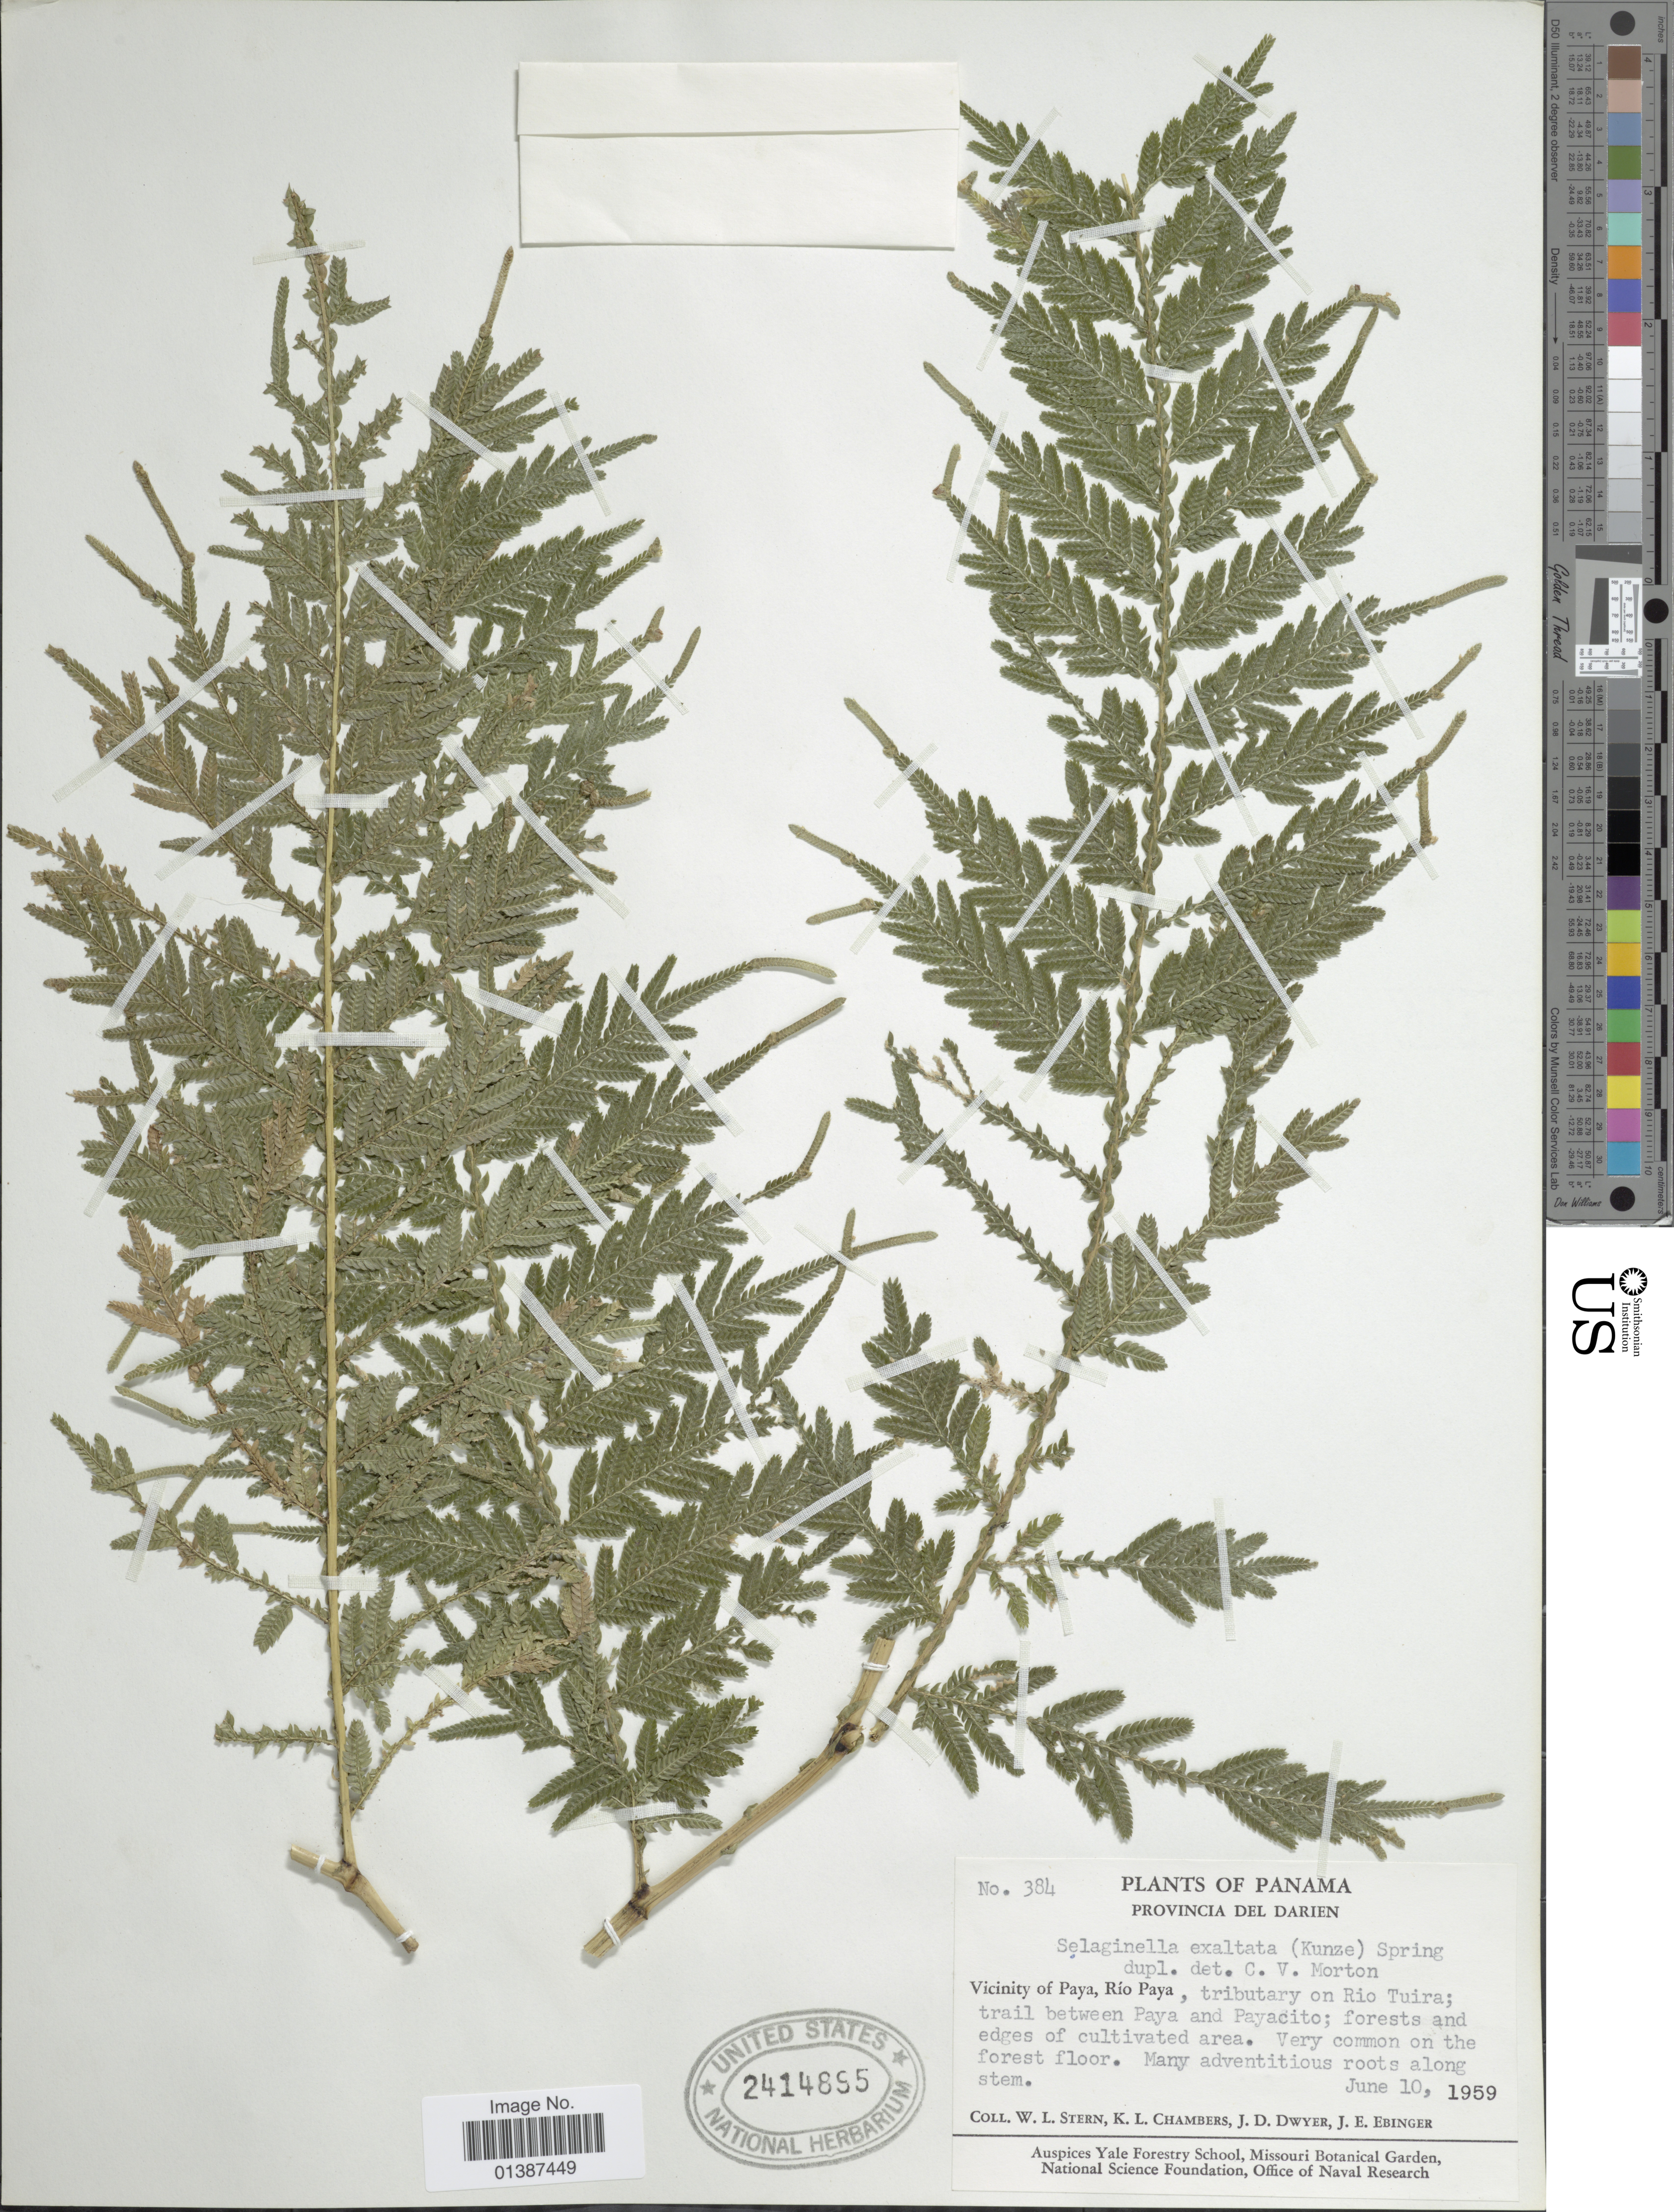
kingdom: Plantae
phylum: Tracheophyta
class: Lycopodiopsida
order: Selaginellales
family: Selaginellaceae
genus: Selaginella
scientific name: Selaginella exaltata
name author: (Kunze) Spring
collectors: W. L. Stern, K. Chambers, J. D. Dwyer & J. Ebinger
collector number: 384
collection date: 1959-06-10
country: Panama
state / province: Darién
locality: Provincia del Darien, Vicinity of Paya, Río Paya, tributary on Rio Tuira; trail between Paya and Payacito; forests and edges of cultivated area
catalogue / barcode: US 2414895